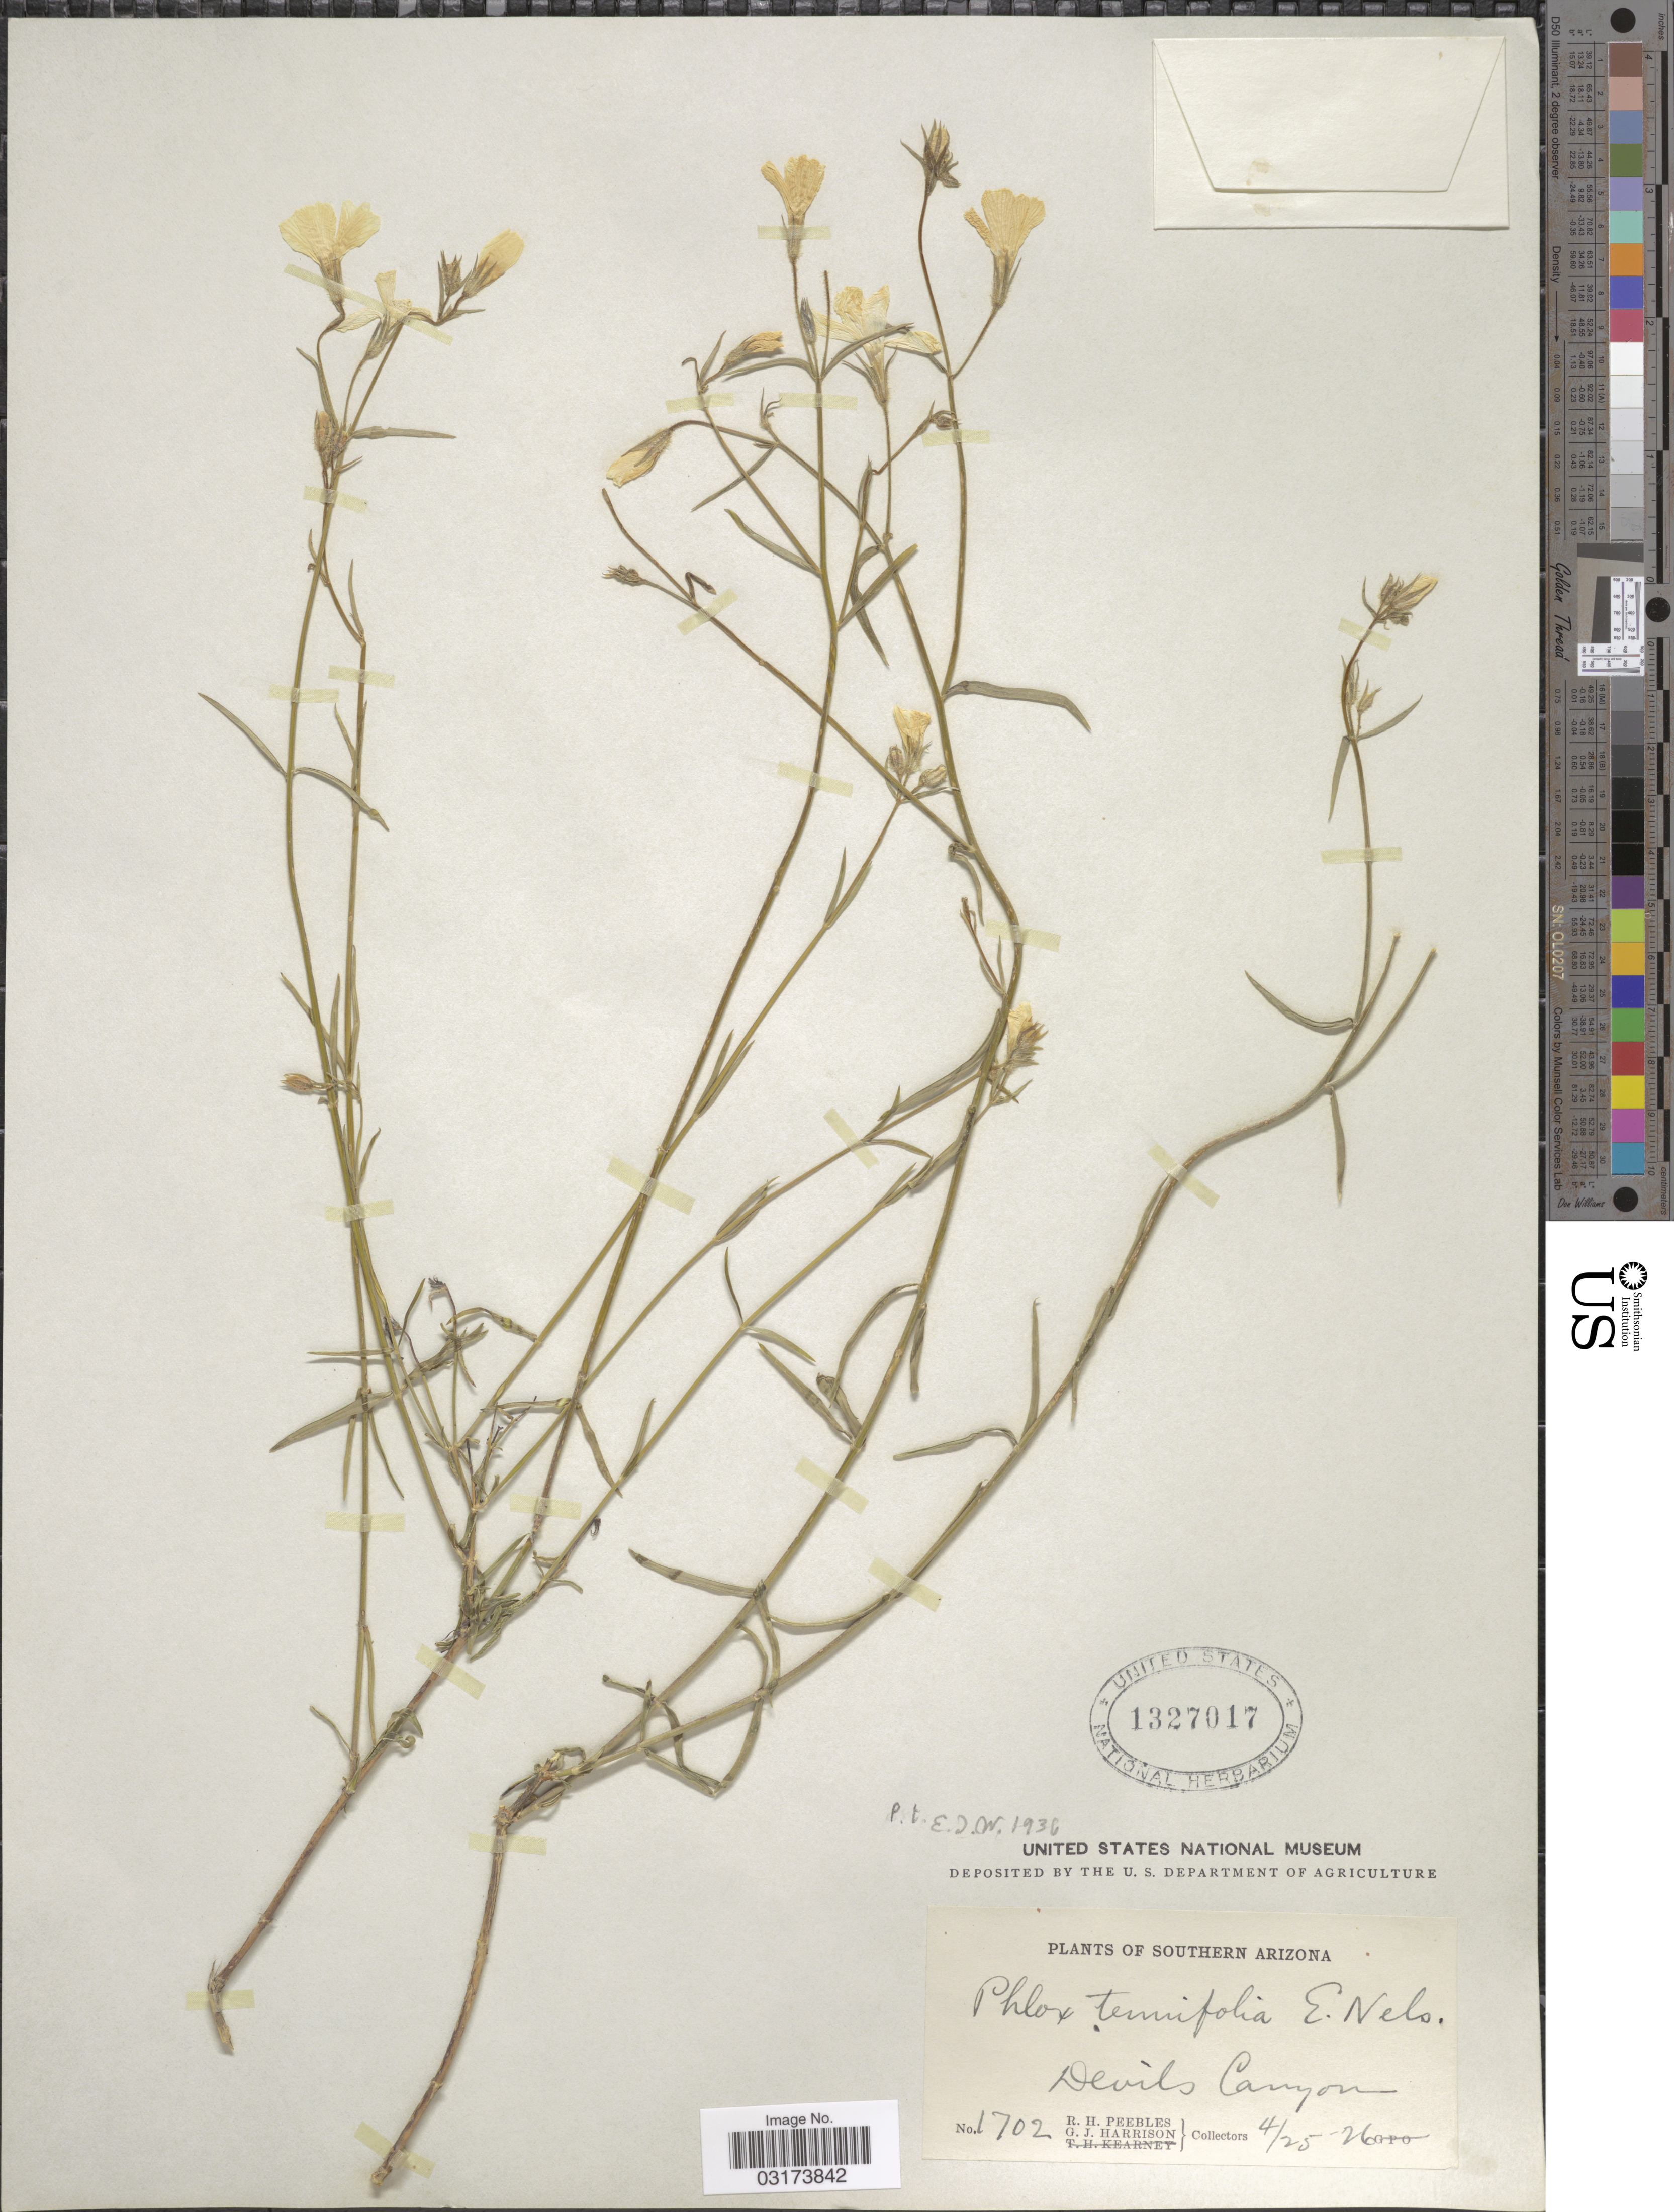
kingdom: Plantae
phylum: Tracheophyta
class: Magnoliopsida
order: Ericales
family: Polemoniaceae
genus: Phlox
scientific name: Phlox tenuifolia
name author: E.E. Nelson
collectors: R. H. Peebles & G. J. Harrison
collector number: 1702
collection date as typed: Transcribed d/m/y: 25/4/26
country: United States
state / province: Arizona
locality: Southern Arizona. Devils Canyon.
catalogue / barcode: US 1327017